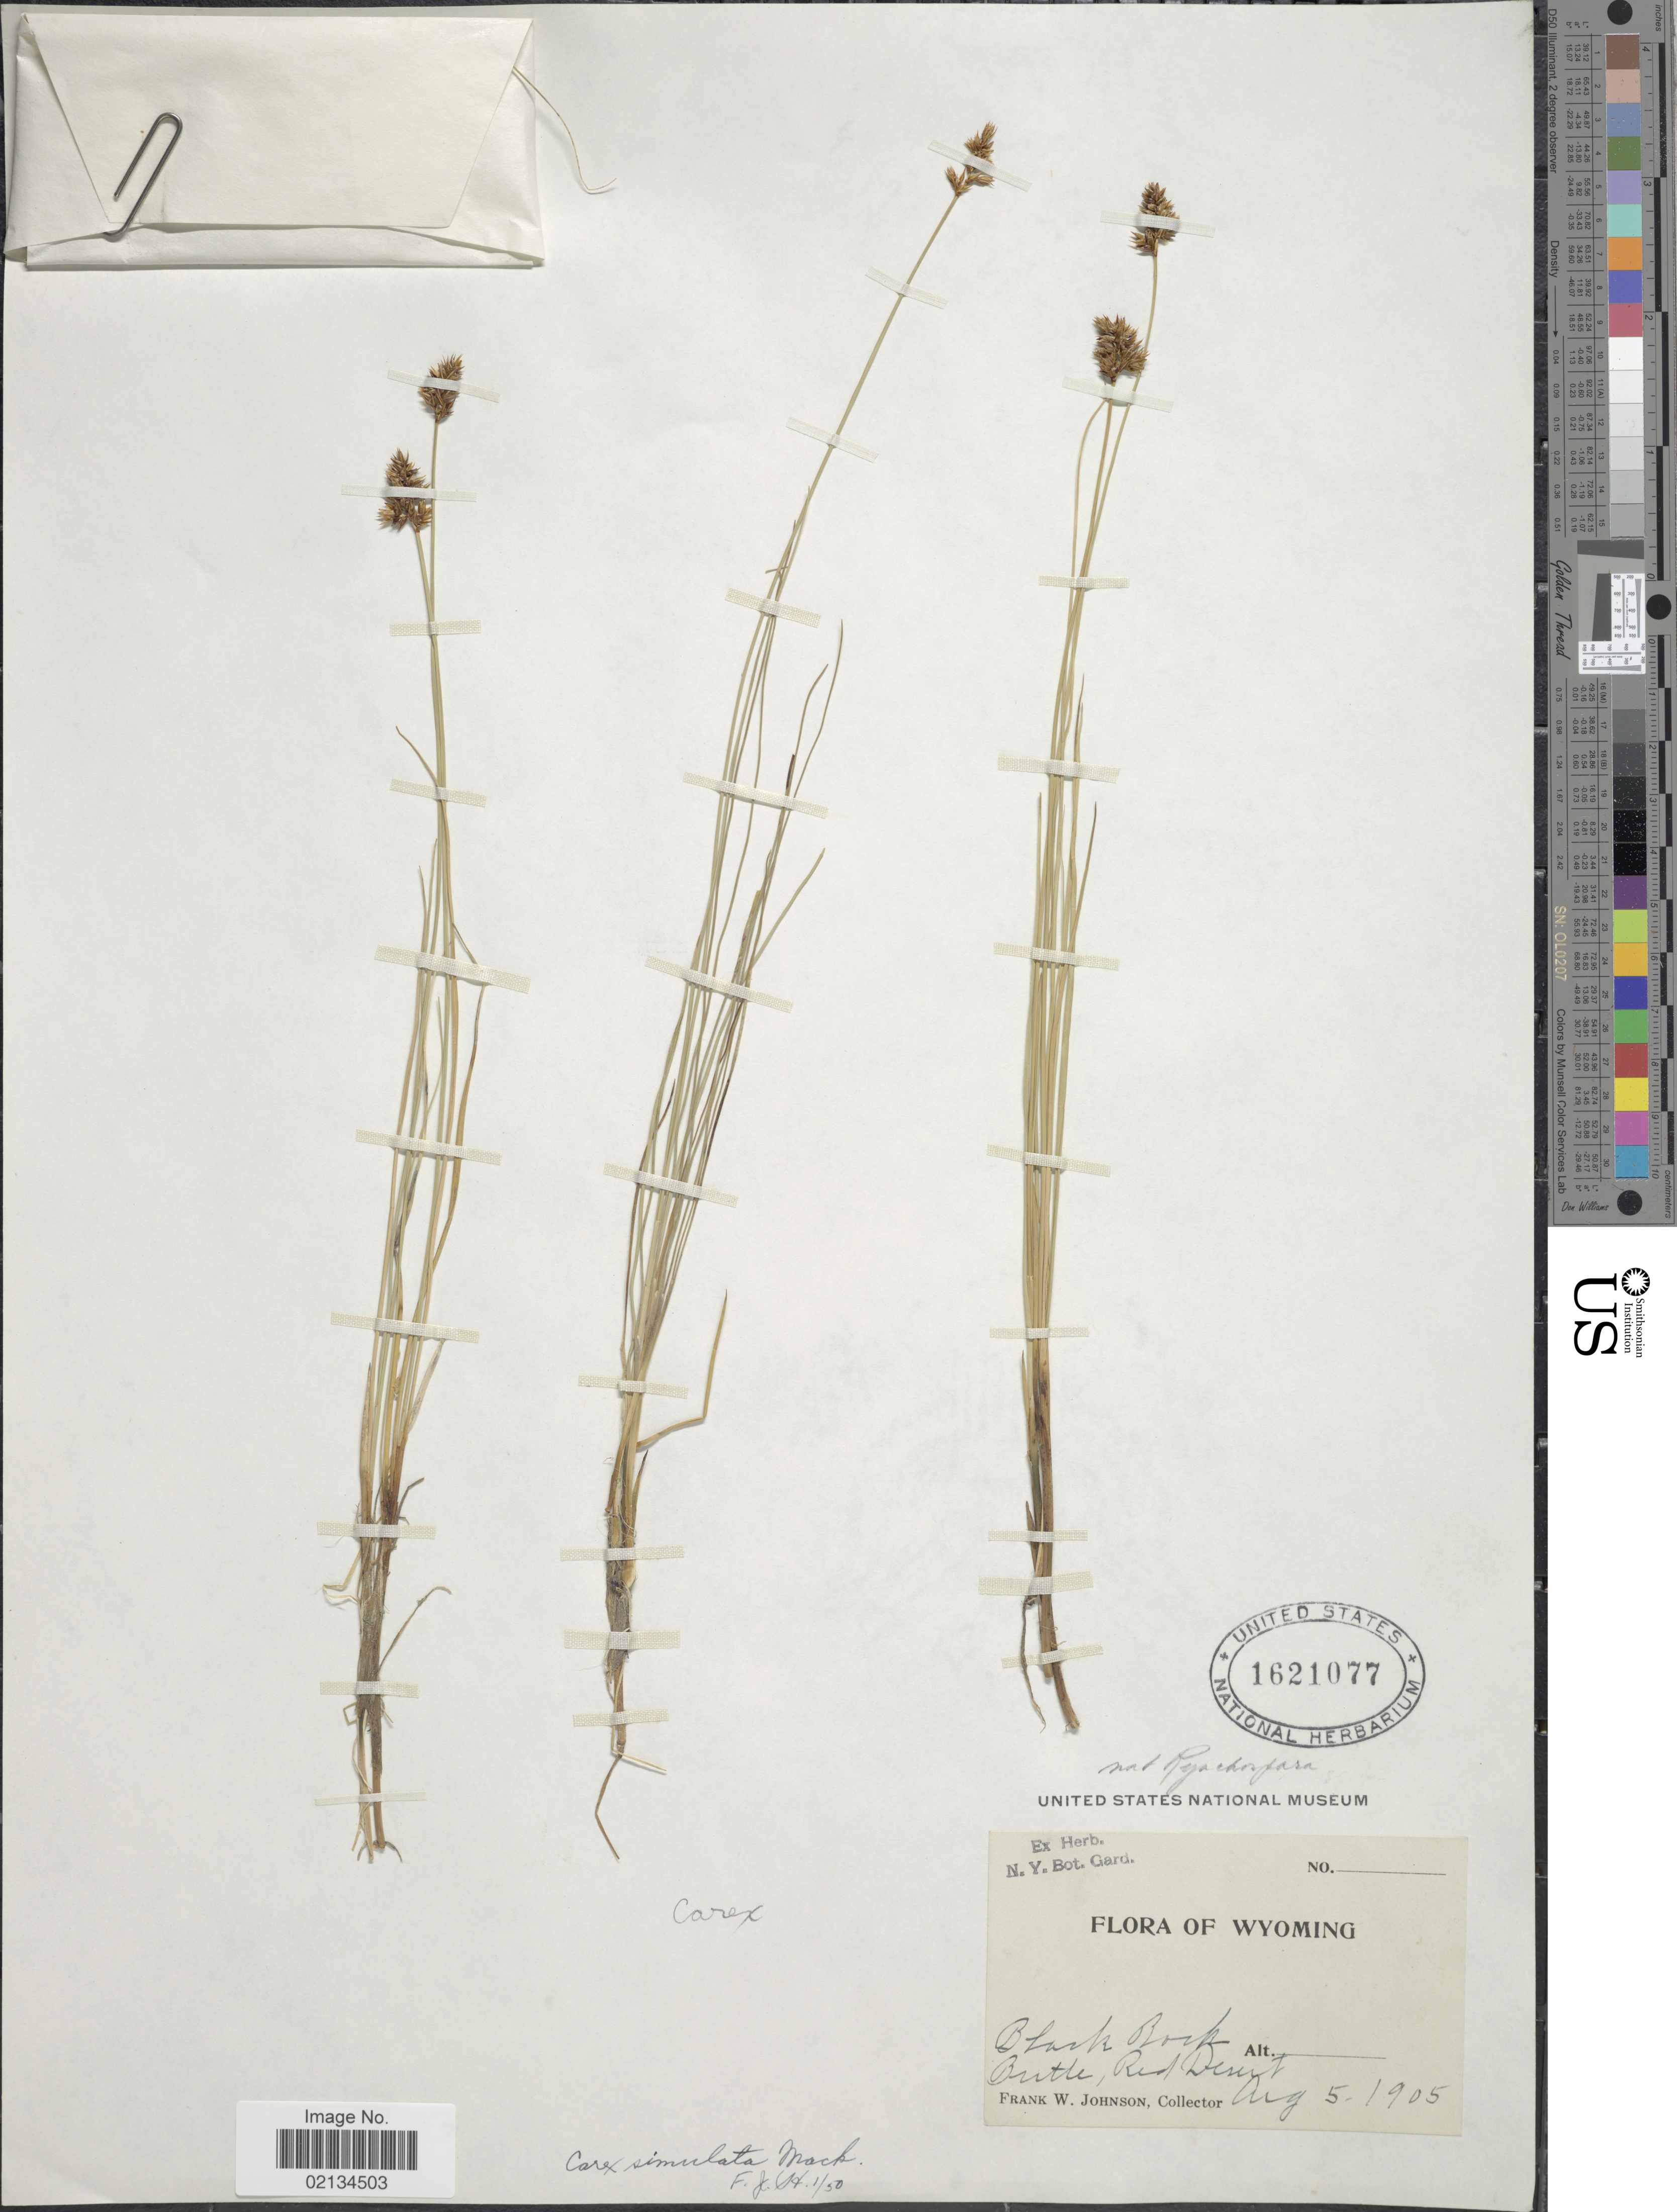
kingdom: Plantae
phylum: Tracheophyta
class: Liliopsida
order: Poales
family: Cyperaceae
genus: Carex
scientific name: Carex simulata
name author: Mack.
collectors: F. W. Johnson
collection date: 1905-08-05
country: United States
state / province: Wyoming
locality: Black Rock, Butte, Red Desert.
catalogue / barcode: US 1621077